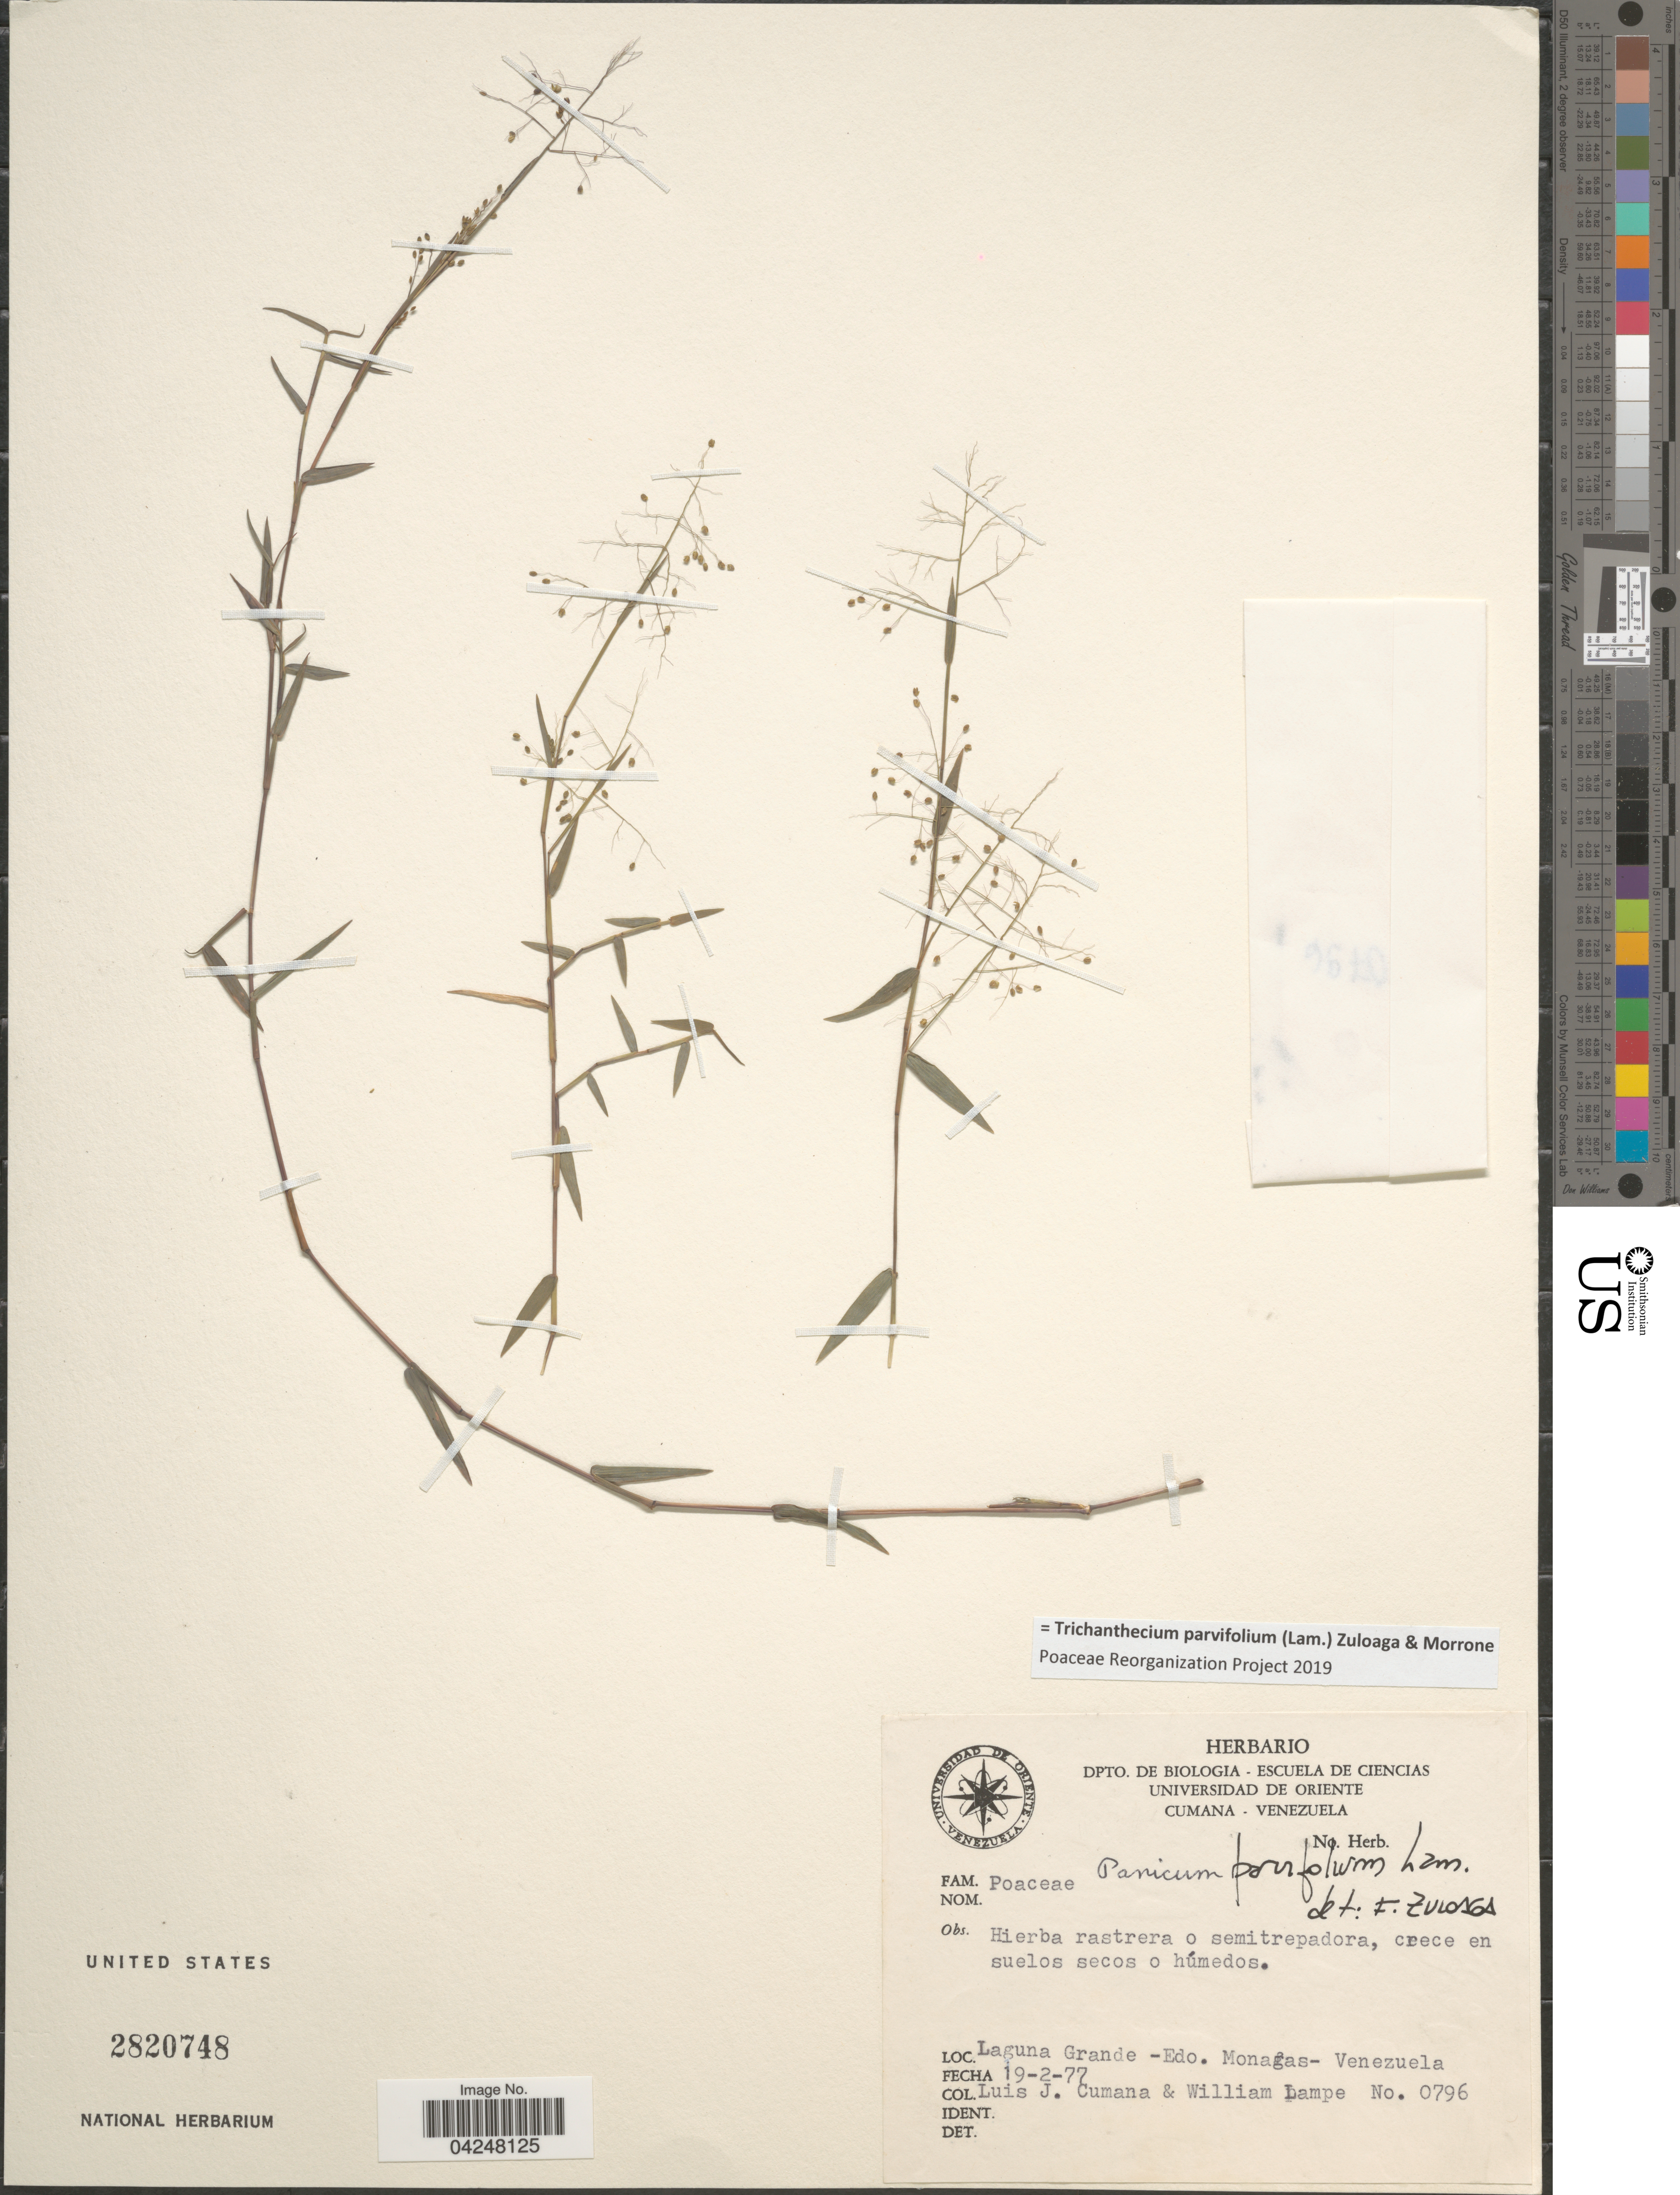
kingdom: Plantae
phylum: Tracheophyta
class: Liliopsida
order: Poales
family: Poaceae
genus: Trichanthecium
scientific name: Trichanthecium parvifolium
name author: (Lam.) Zuloaga & Morrone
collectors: L. J. Cumaná C. & W. Lampe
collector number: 0796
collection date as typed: Transcribed d/m/y: 19/2/77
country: Venezuela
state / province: Monagas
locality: Laguna Grande.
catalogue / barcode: US 2820748